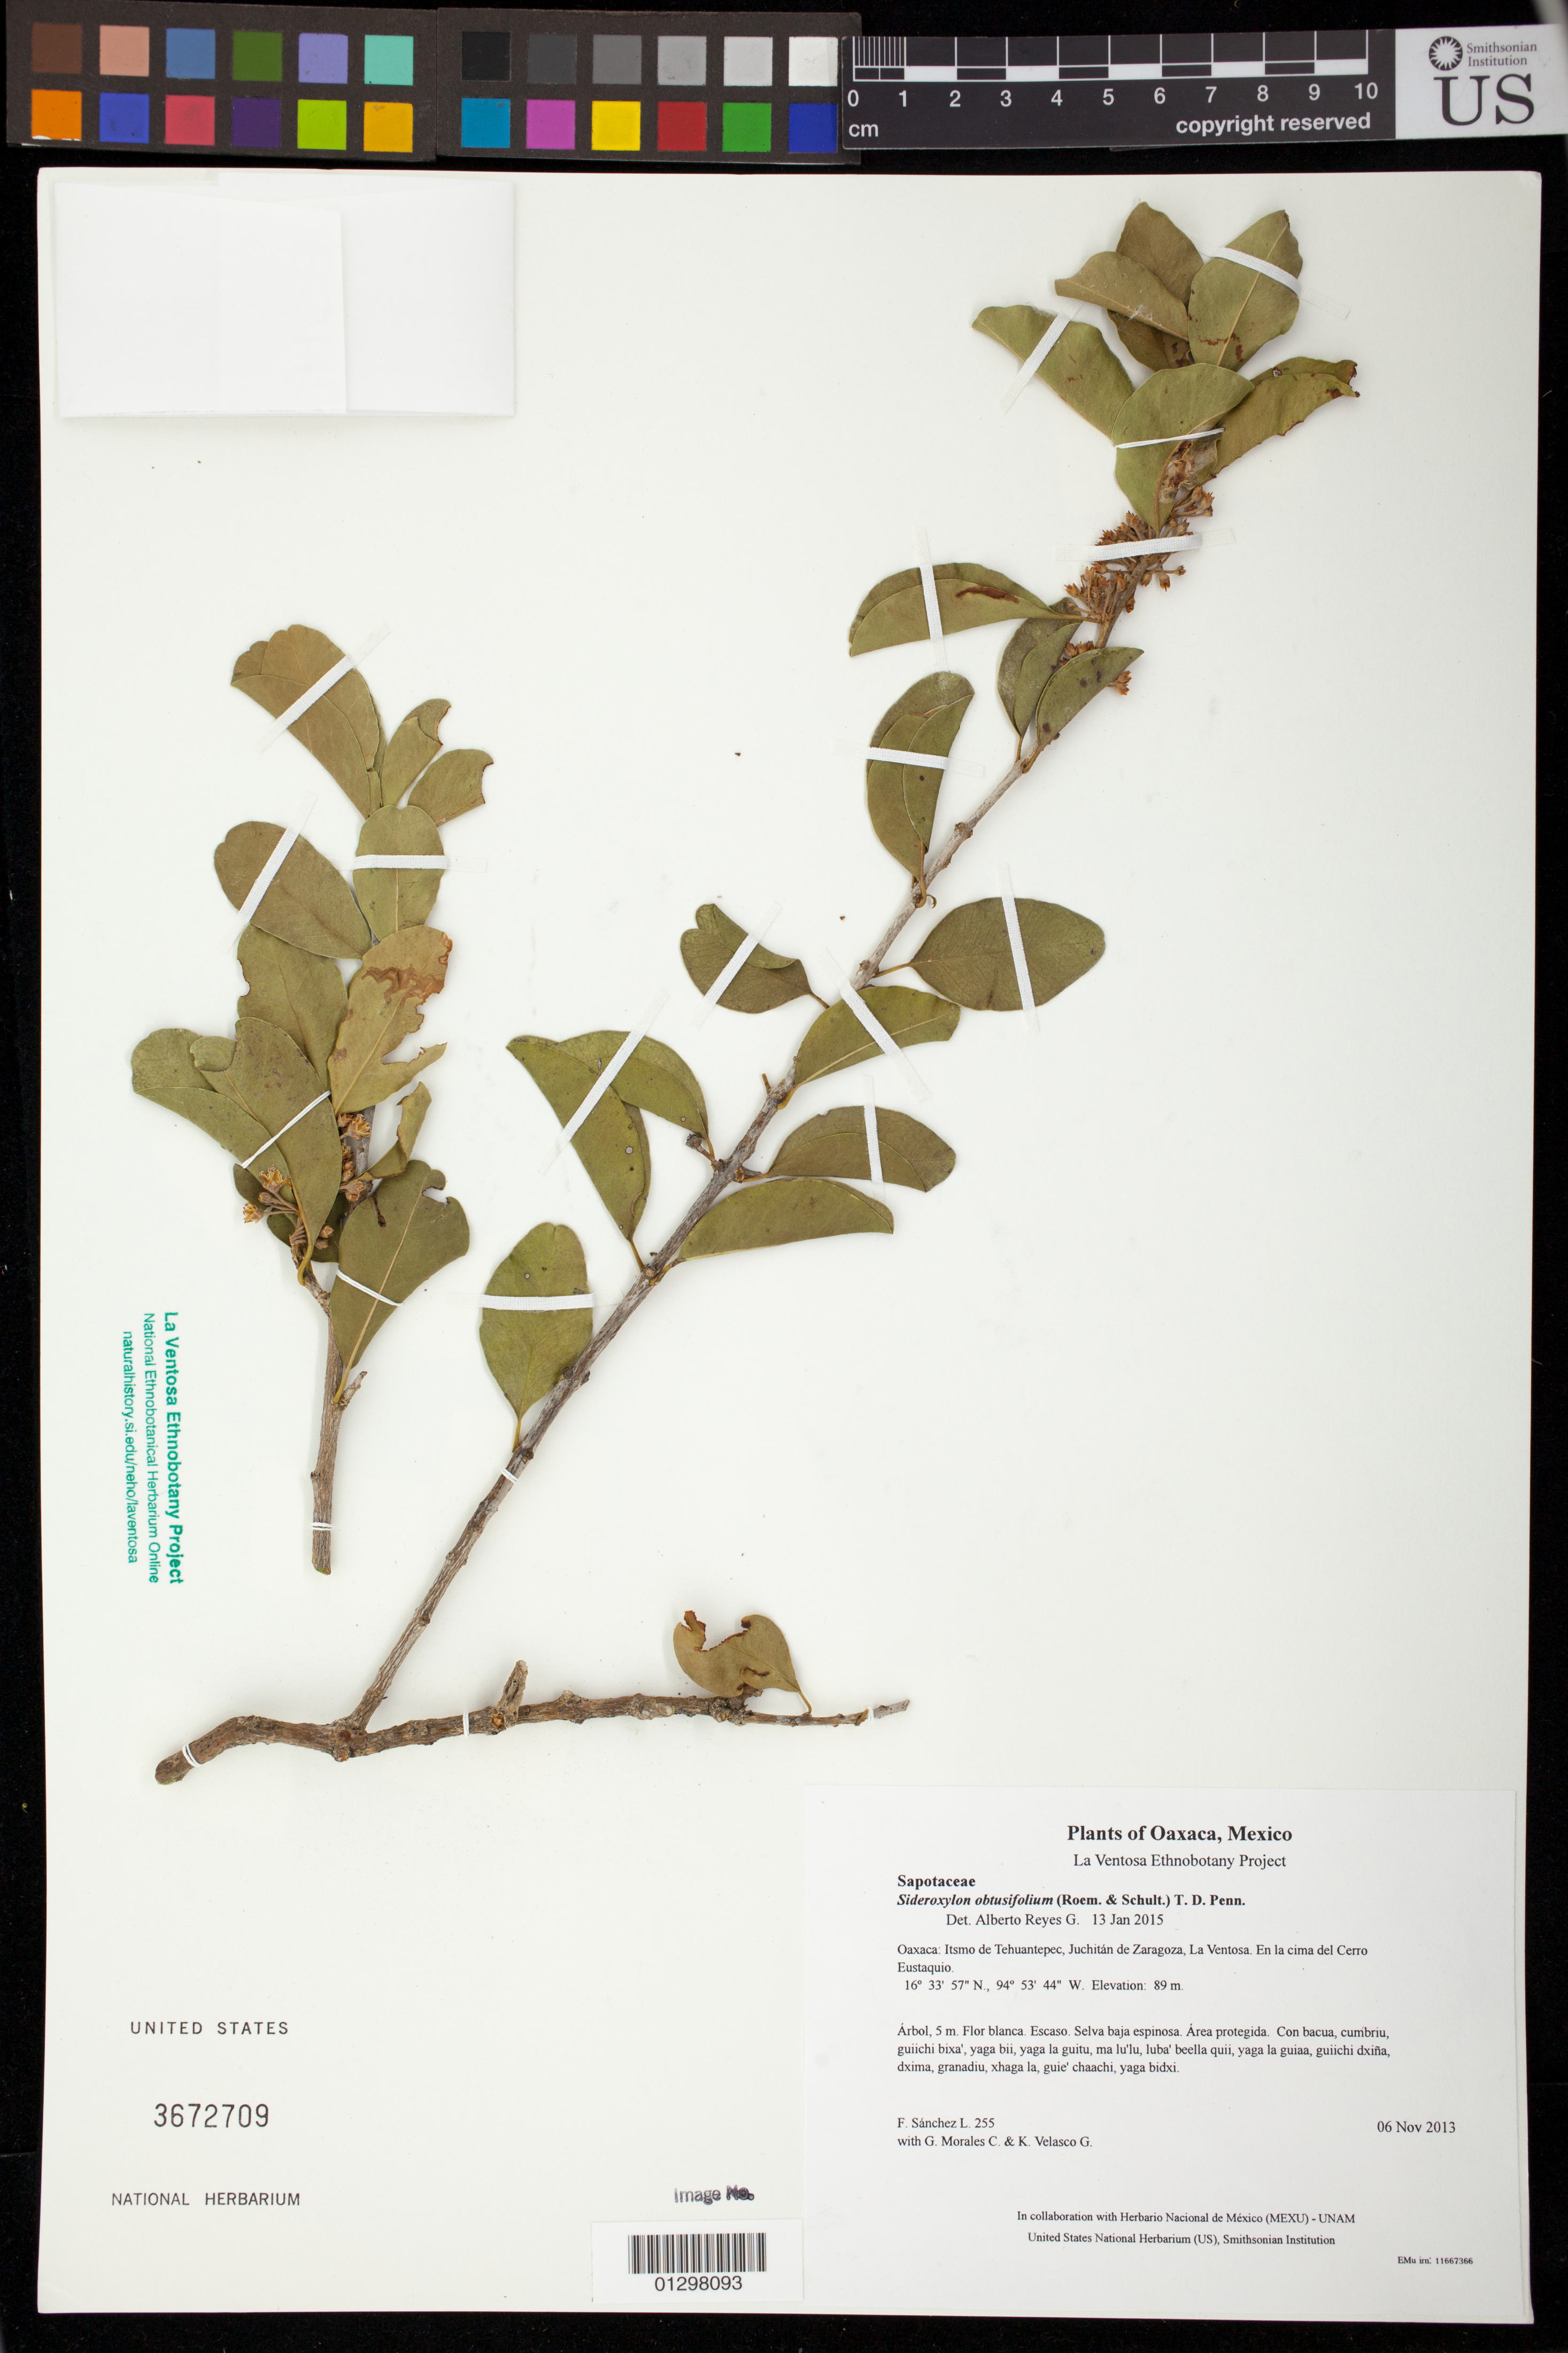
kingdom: Plantae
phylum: Tracheophyta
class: Magnoliopsida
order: Ericales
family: Sapotaceae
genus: Sideroxylon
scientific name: Sideroxylon obtusifolium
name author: (Roem. & Schult.) T.D. Penn.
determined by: Reyes García, A.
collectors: F. Sánchez L., G. Morales C. & K. Velasco G.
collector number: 255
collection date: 2013-11-06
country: Mexico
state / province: Oaxaca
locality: Itsmo de Tehuantepec, Juchitán de Zaragoza, La Ventosa. En la cima del Cerro Eustaquio.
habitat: Selva baja espinosa. Área protegida.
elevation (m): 89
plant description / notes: JEBOT, MEXU, SERO, US; Yaga. 5 m. Guie' naquichi'. Huaxie'.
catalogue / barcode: US 3672709